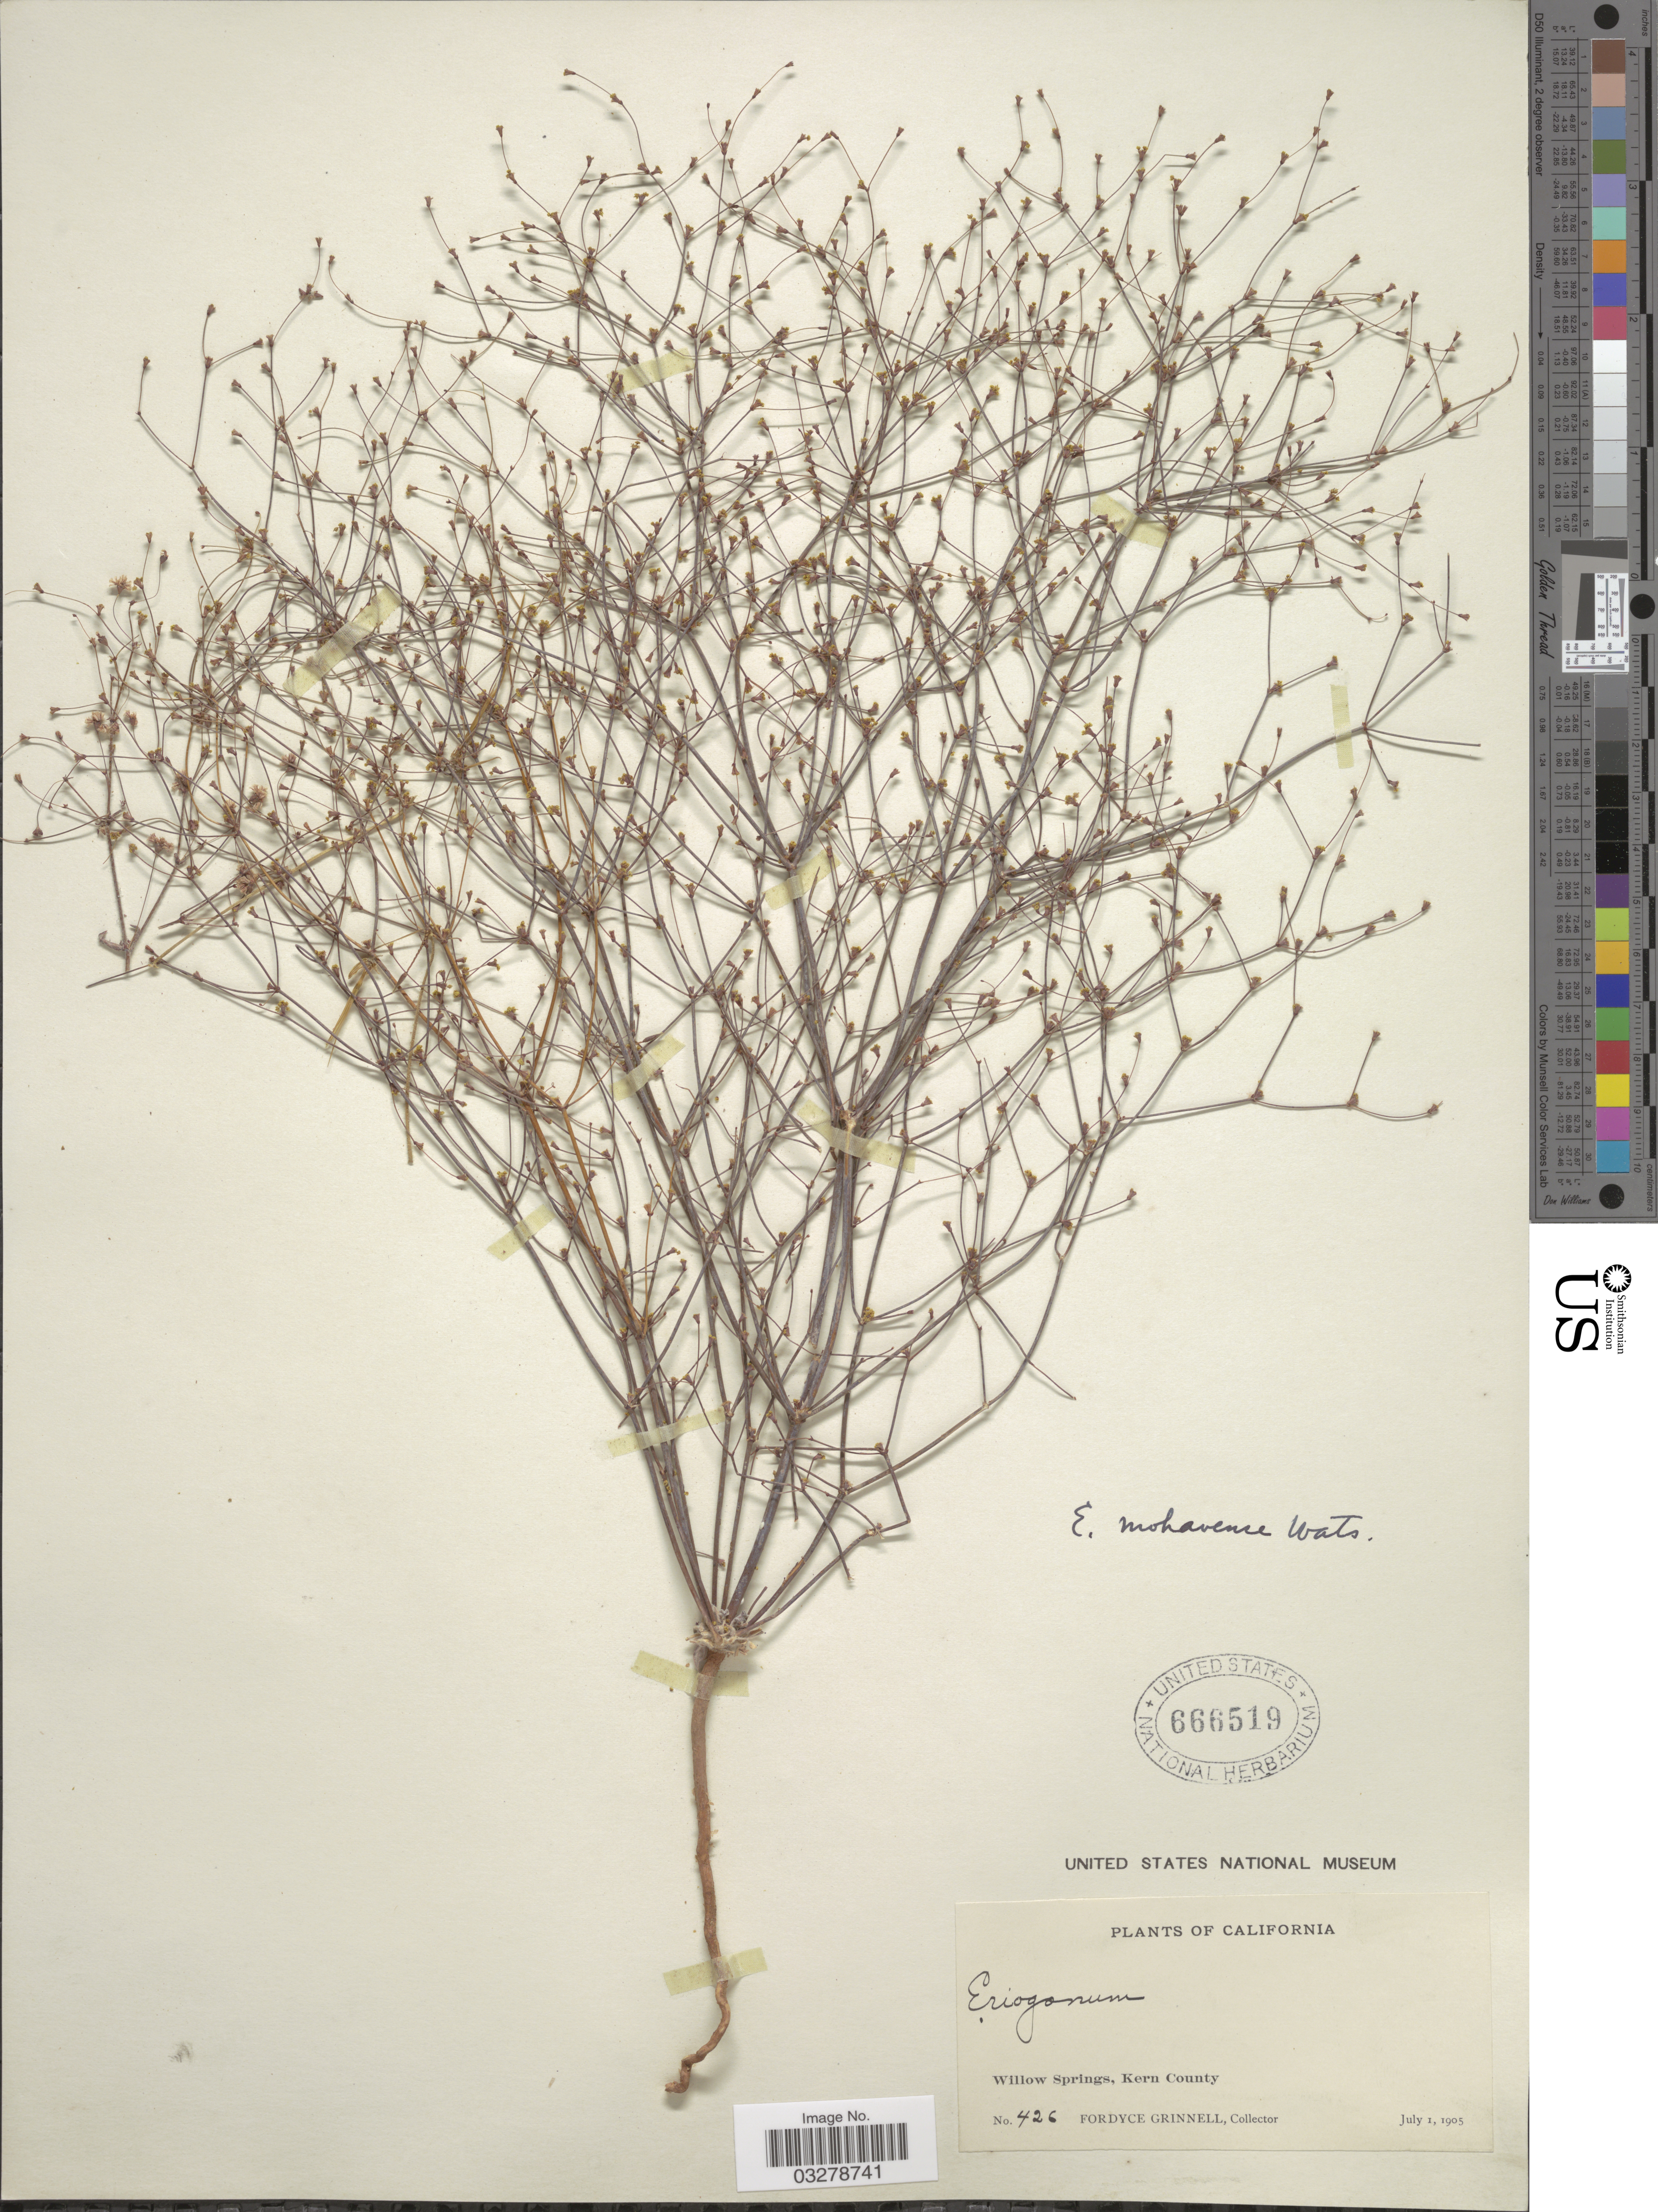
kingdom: Plantae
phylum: Tracheophyta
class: Magnoliopsida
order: Caryophyllales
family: Polygonaceae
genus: Eriogonum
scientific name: Eriogonum mohavense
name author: S. Watson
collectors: F. Grinnell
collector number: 426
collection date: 1905-07-01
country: United States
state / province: California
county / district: Kern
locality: Willow Springs, Kern County.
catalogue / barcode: US 666519